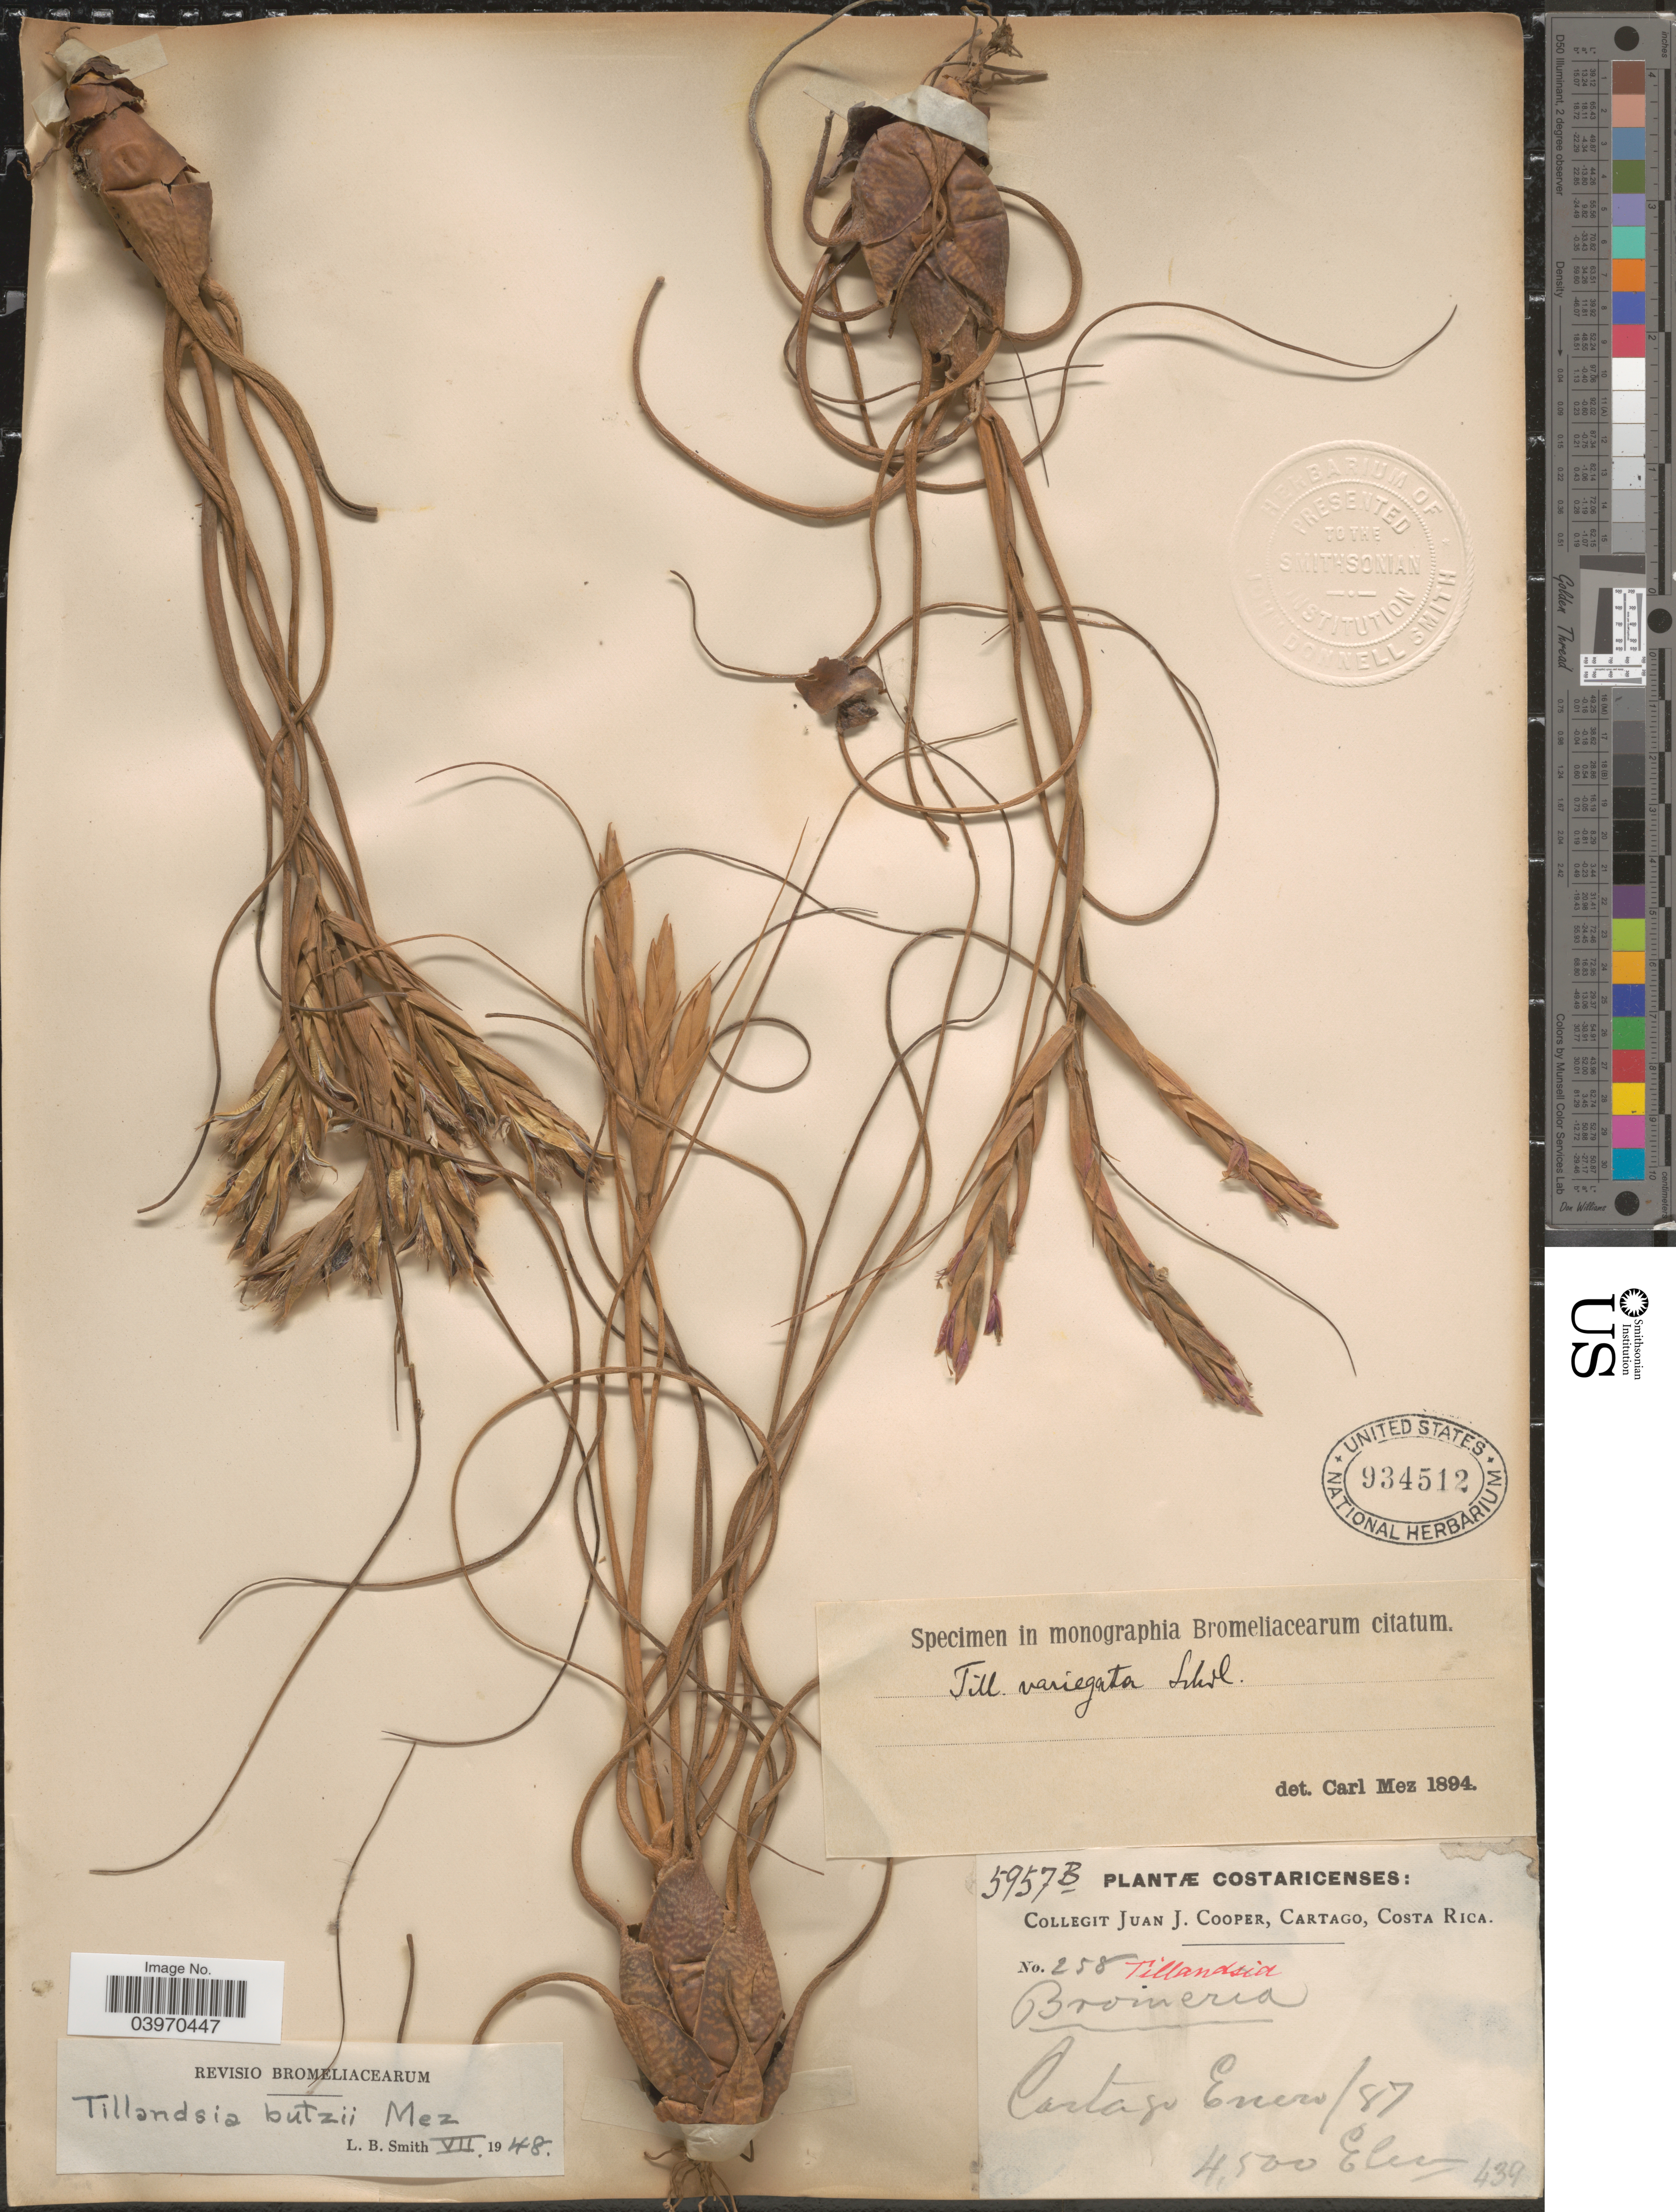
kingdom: Plantae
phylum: Tracheophyta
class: Liliopsida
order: Poales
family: Bromeliaceae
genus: Tillandsia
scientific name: Tillandsia butzii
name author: Mez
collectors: J. J. Cooper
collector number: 258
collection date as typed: Transcribed d/m/y: /1/87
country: Costa Rica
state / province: Cartago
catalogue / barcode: US 934512